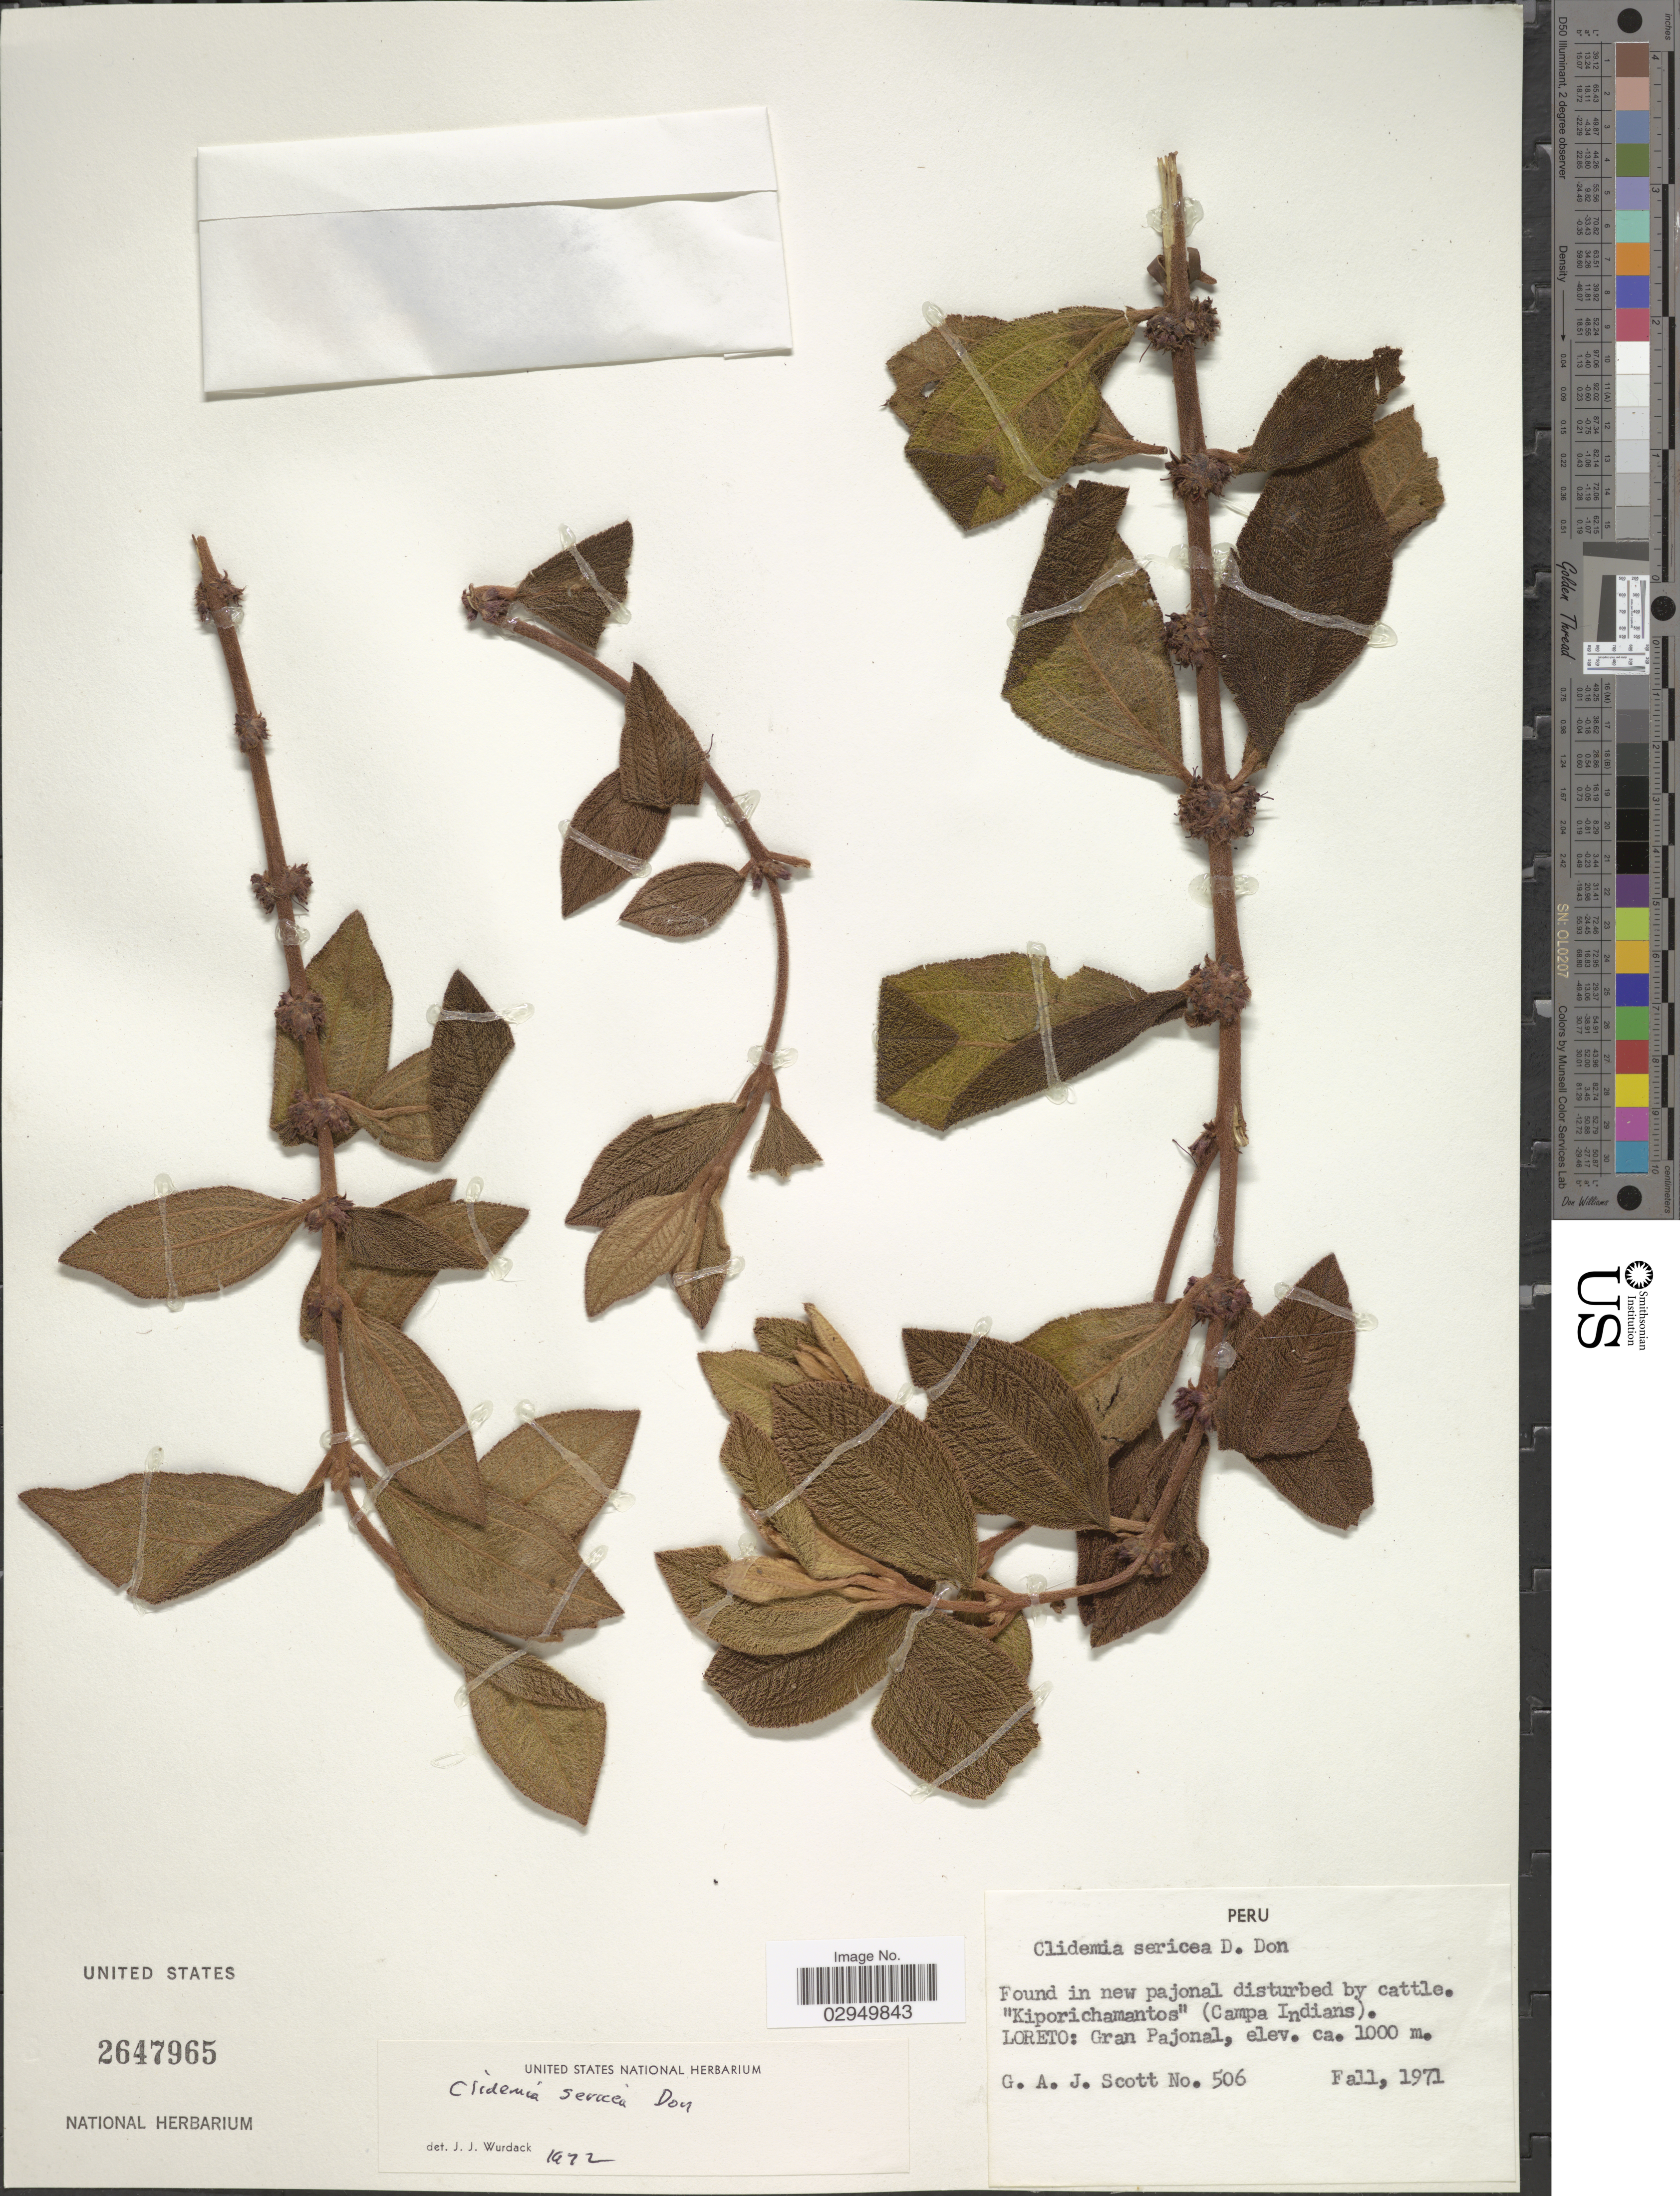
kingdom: Plantae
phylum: Tracheophyta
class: Magnoliopsida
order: Myrtales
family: Melastomataceae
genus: Clidemia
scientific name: Clidemia sericea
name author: D. Don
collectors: G. Scott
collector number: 506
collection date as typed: Fall, 1971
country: Peru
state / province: Loreto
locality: Gran Pajonal.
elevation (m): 1000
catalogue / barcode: US 2647965